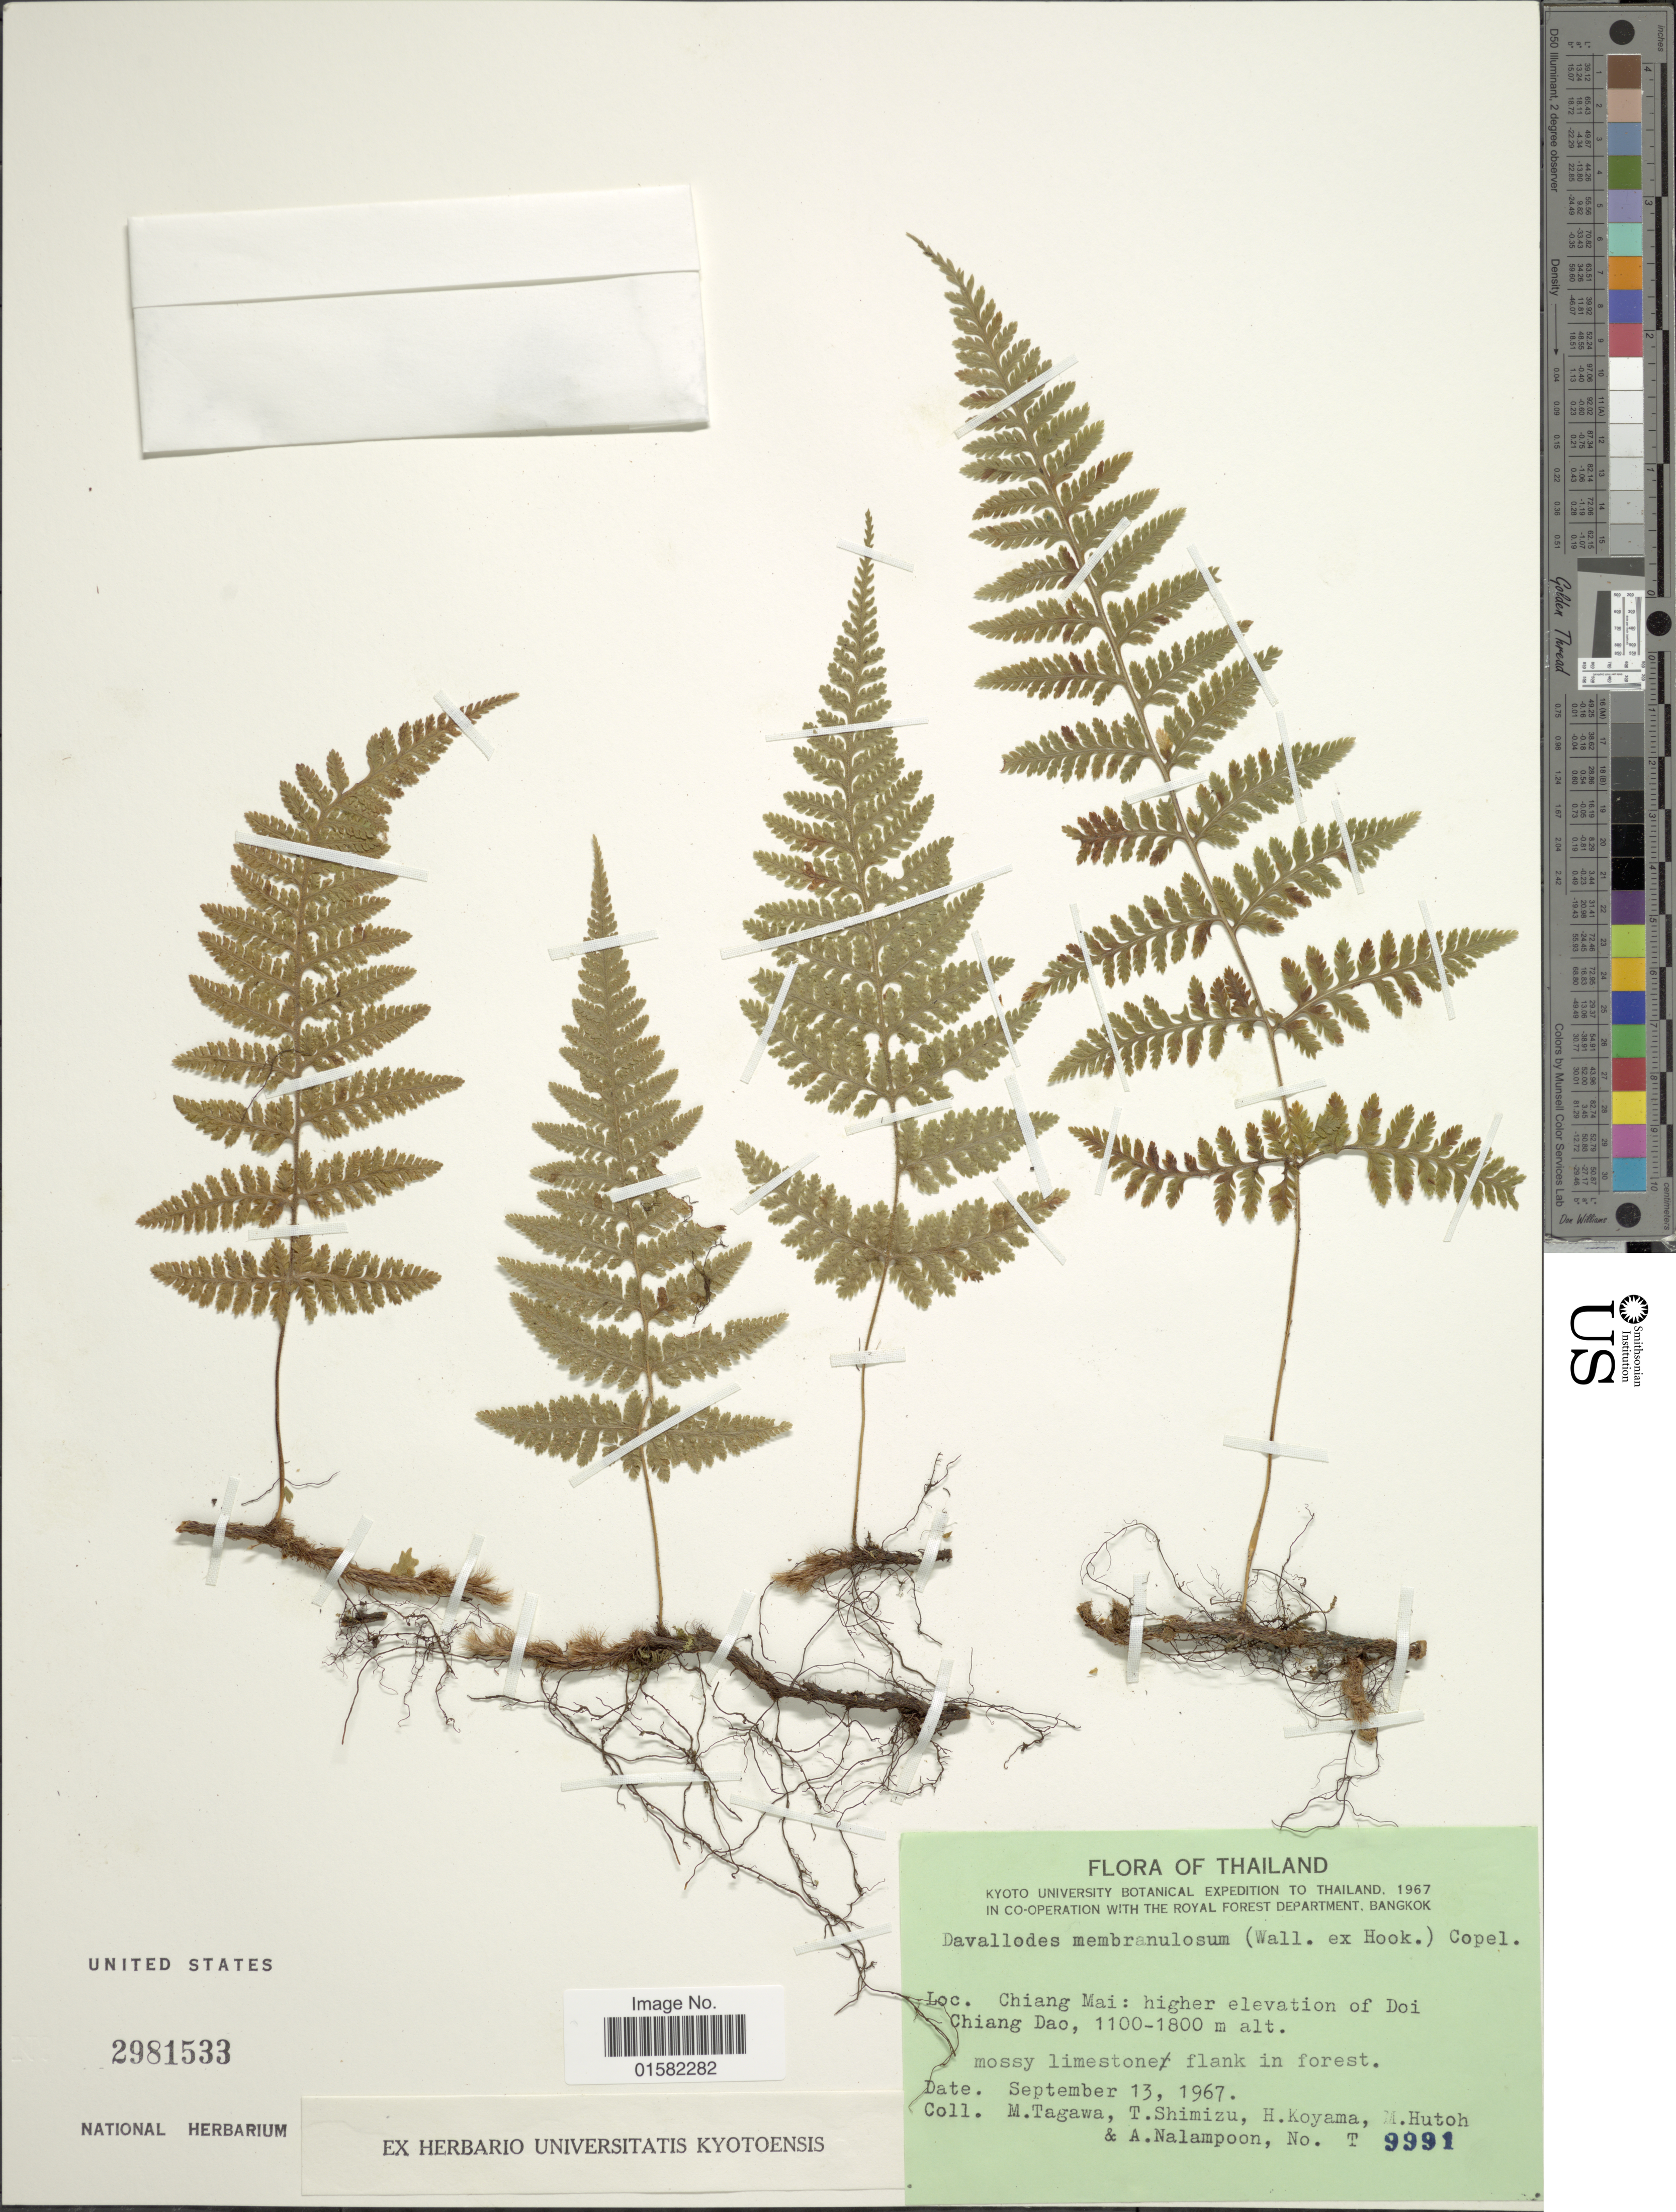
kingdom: Plantae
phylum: Tracheophyta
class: Polypodiopsida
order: Polypodiales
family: Davalliaceae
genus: Davallodes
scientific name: Davallodes membranulosum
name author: (Wall. ex Hook.) Copel.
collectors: M. Tagawa, T. Shimizu, H. Koyama, M. Hutoh & A. Nalampoon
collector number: T 9991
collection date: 1967-09-13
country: Thailand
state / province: Chiang Mai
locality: Higher elevation of Doi Chiang Dao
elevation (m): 1100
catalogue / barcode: US 2981533